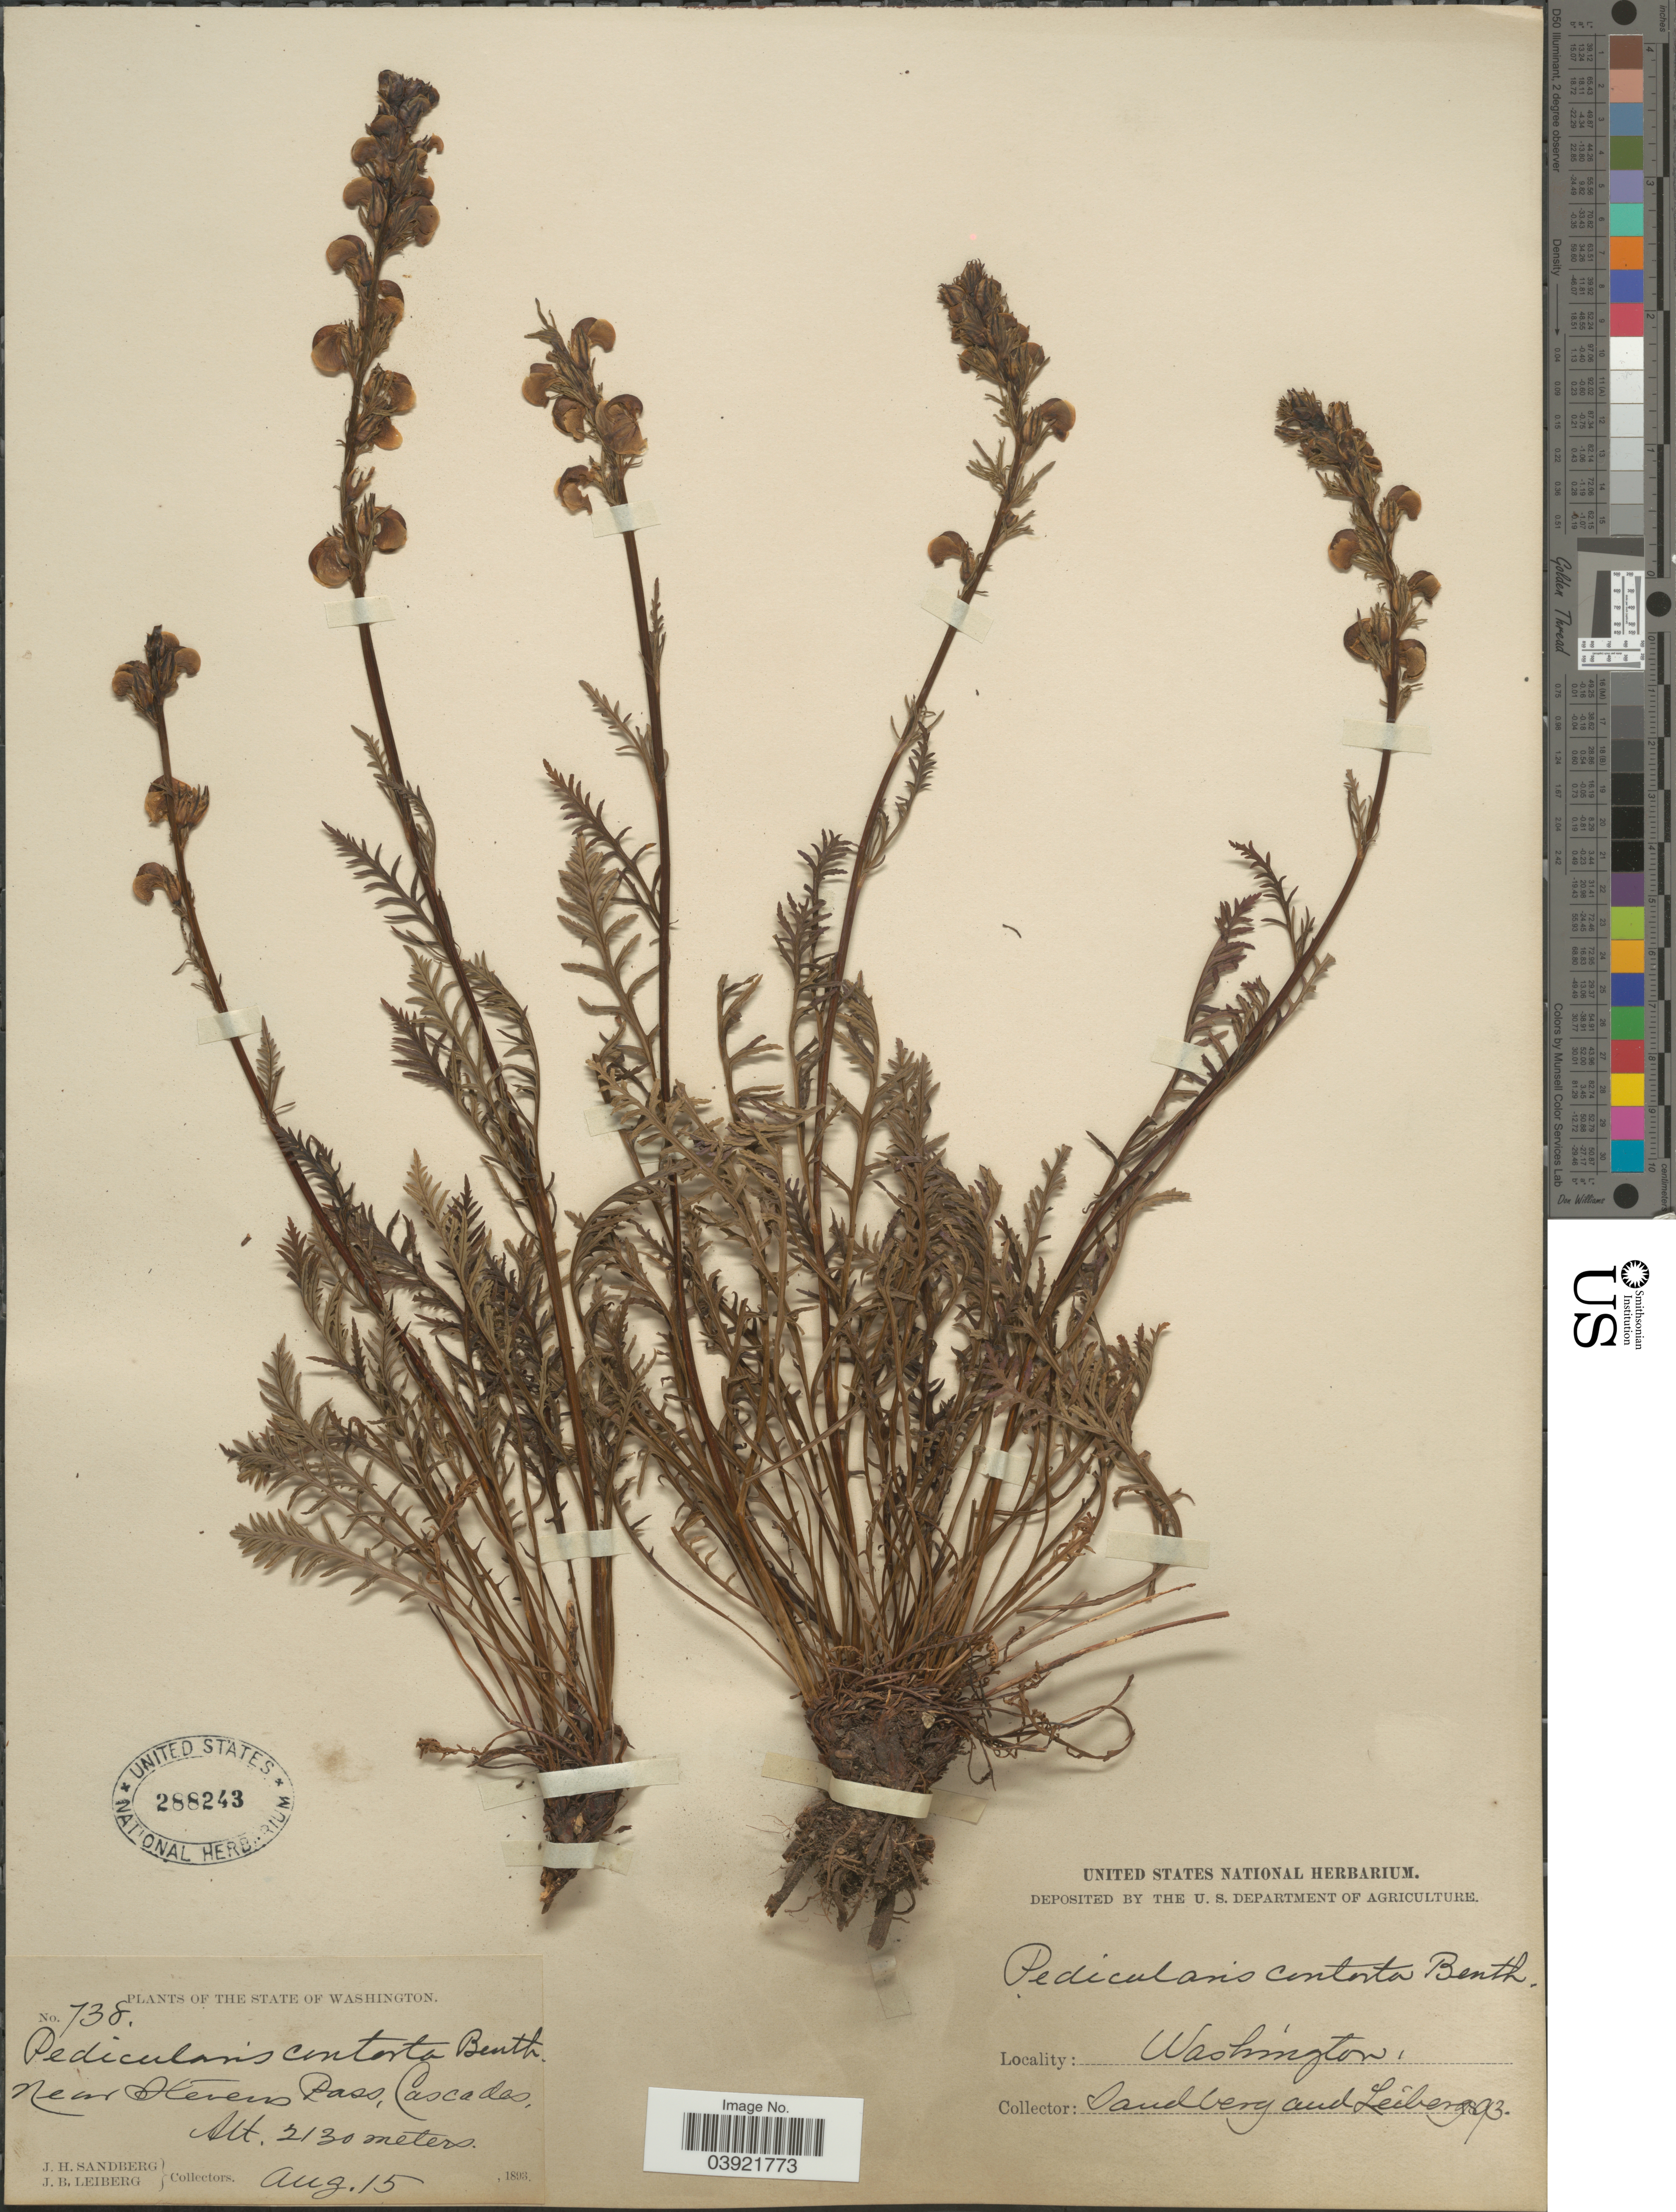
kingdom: Plantae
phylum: Tracheophyta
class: Magnoliopsida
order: Lamiales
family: Orobanchaceae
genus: Pedicularis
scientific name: Pedicularis contorta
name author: Benth.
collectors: J. H. Sandberg & J. B. Leiberg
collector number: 738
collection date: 1893-08-15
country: United States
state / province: Washington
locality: Near Stevens Pass, Cascades.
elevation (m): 2130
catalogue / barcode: US 288243